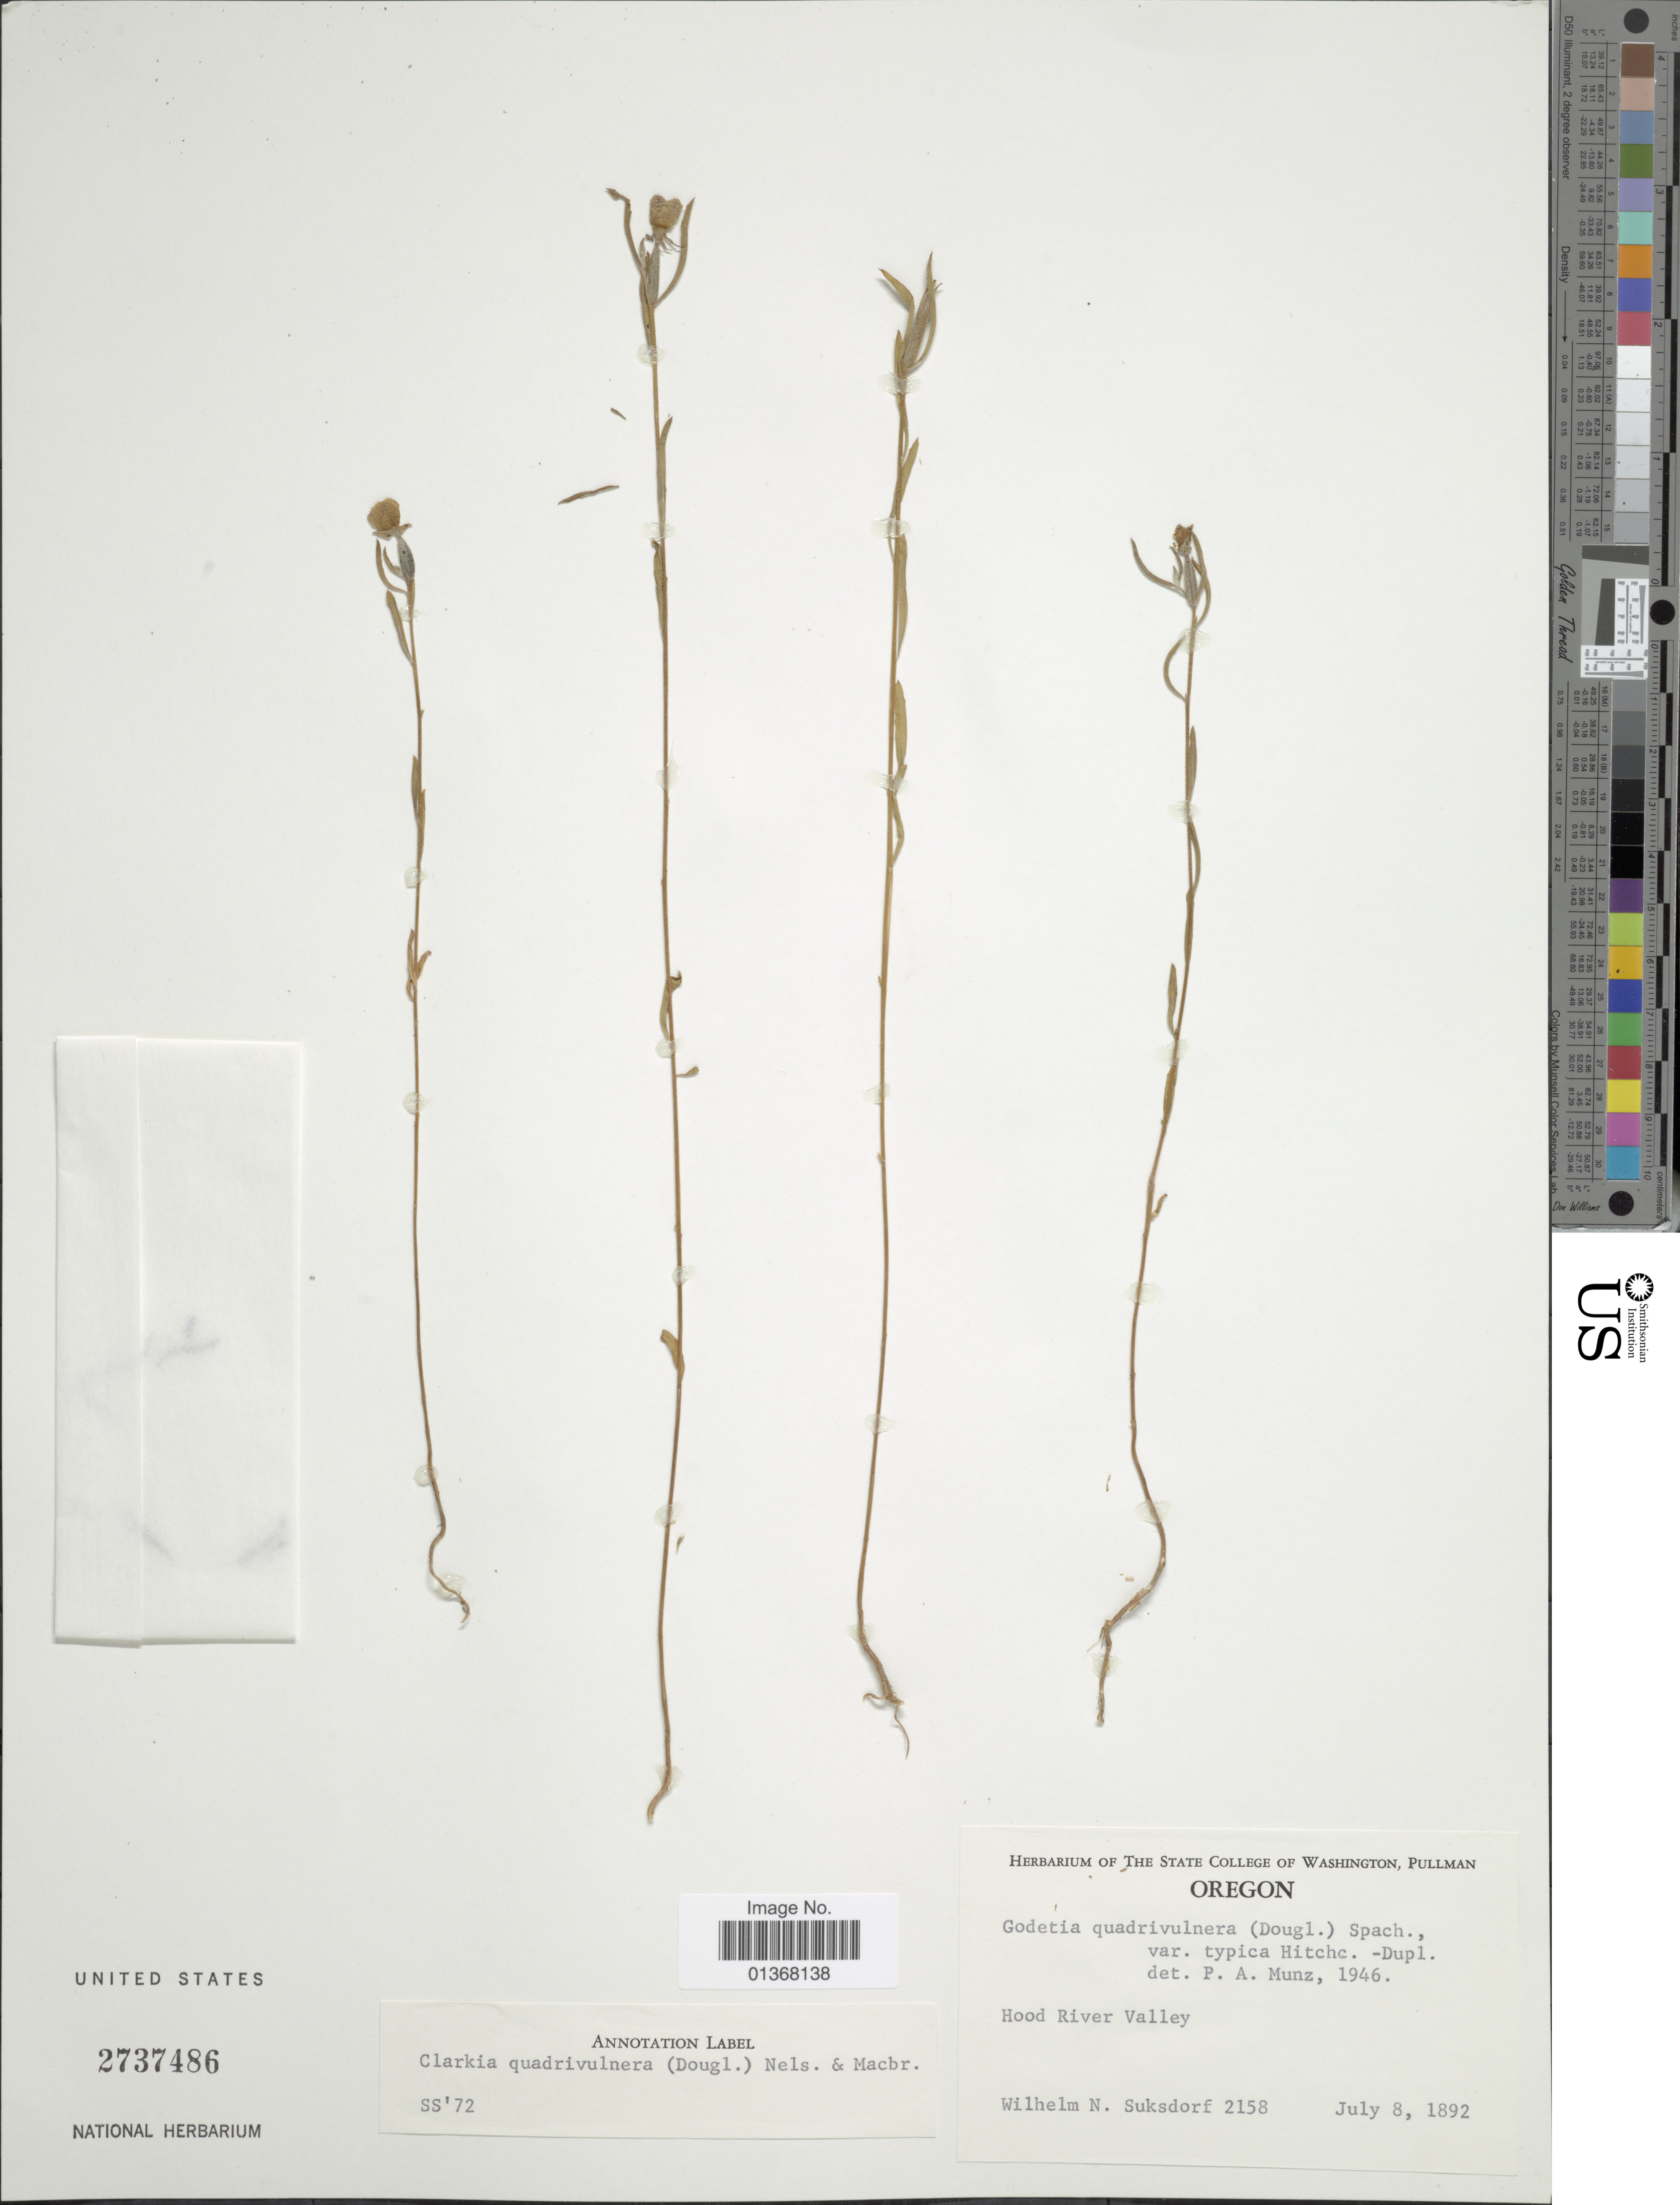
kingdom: Plantae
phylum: Tracheophyta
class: Magnoliopsida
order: Myrtales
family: Onagraceae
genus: Clarkia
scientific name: Clarkia pulchella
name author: Pursh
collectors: W. N. Suksdorf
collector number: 2158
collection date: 1892-07-08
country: United States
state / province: Oregon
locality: Hood River Valley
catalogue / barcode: US 2737486